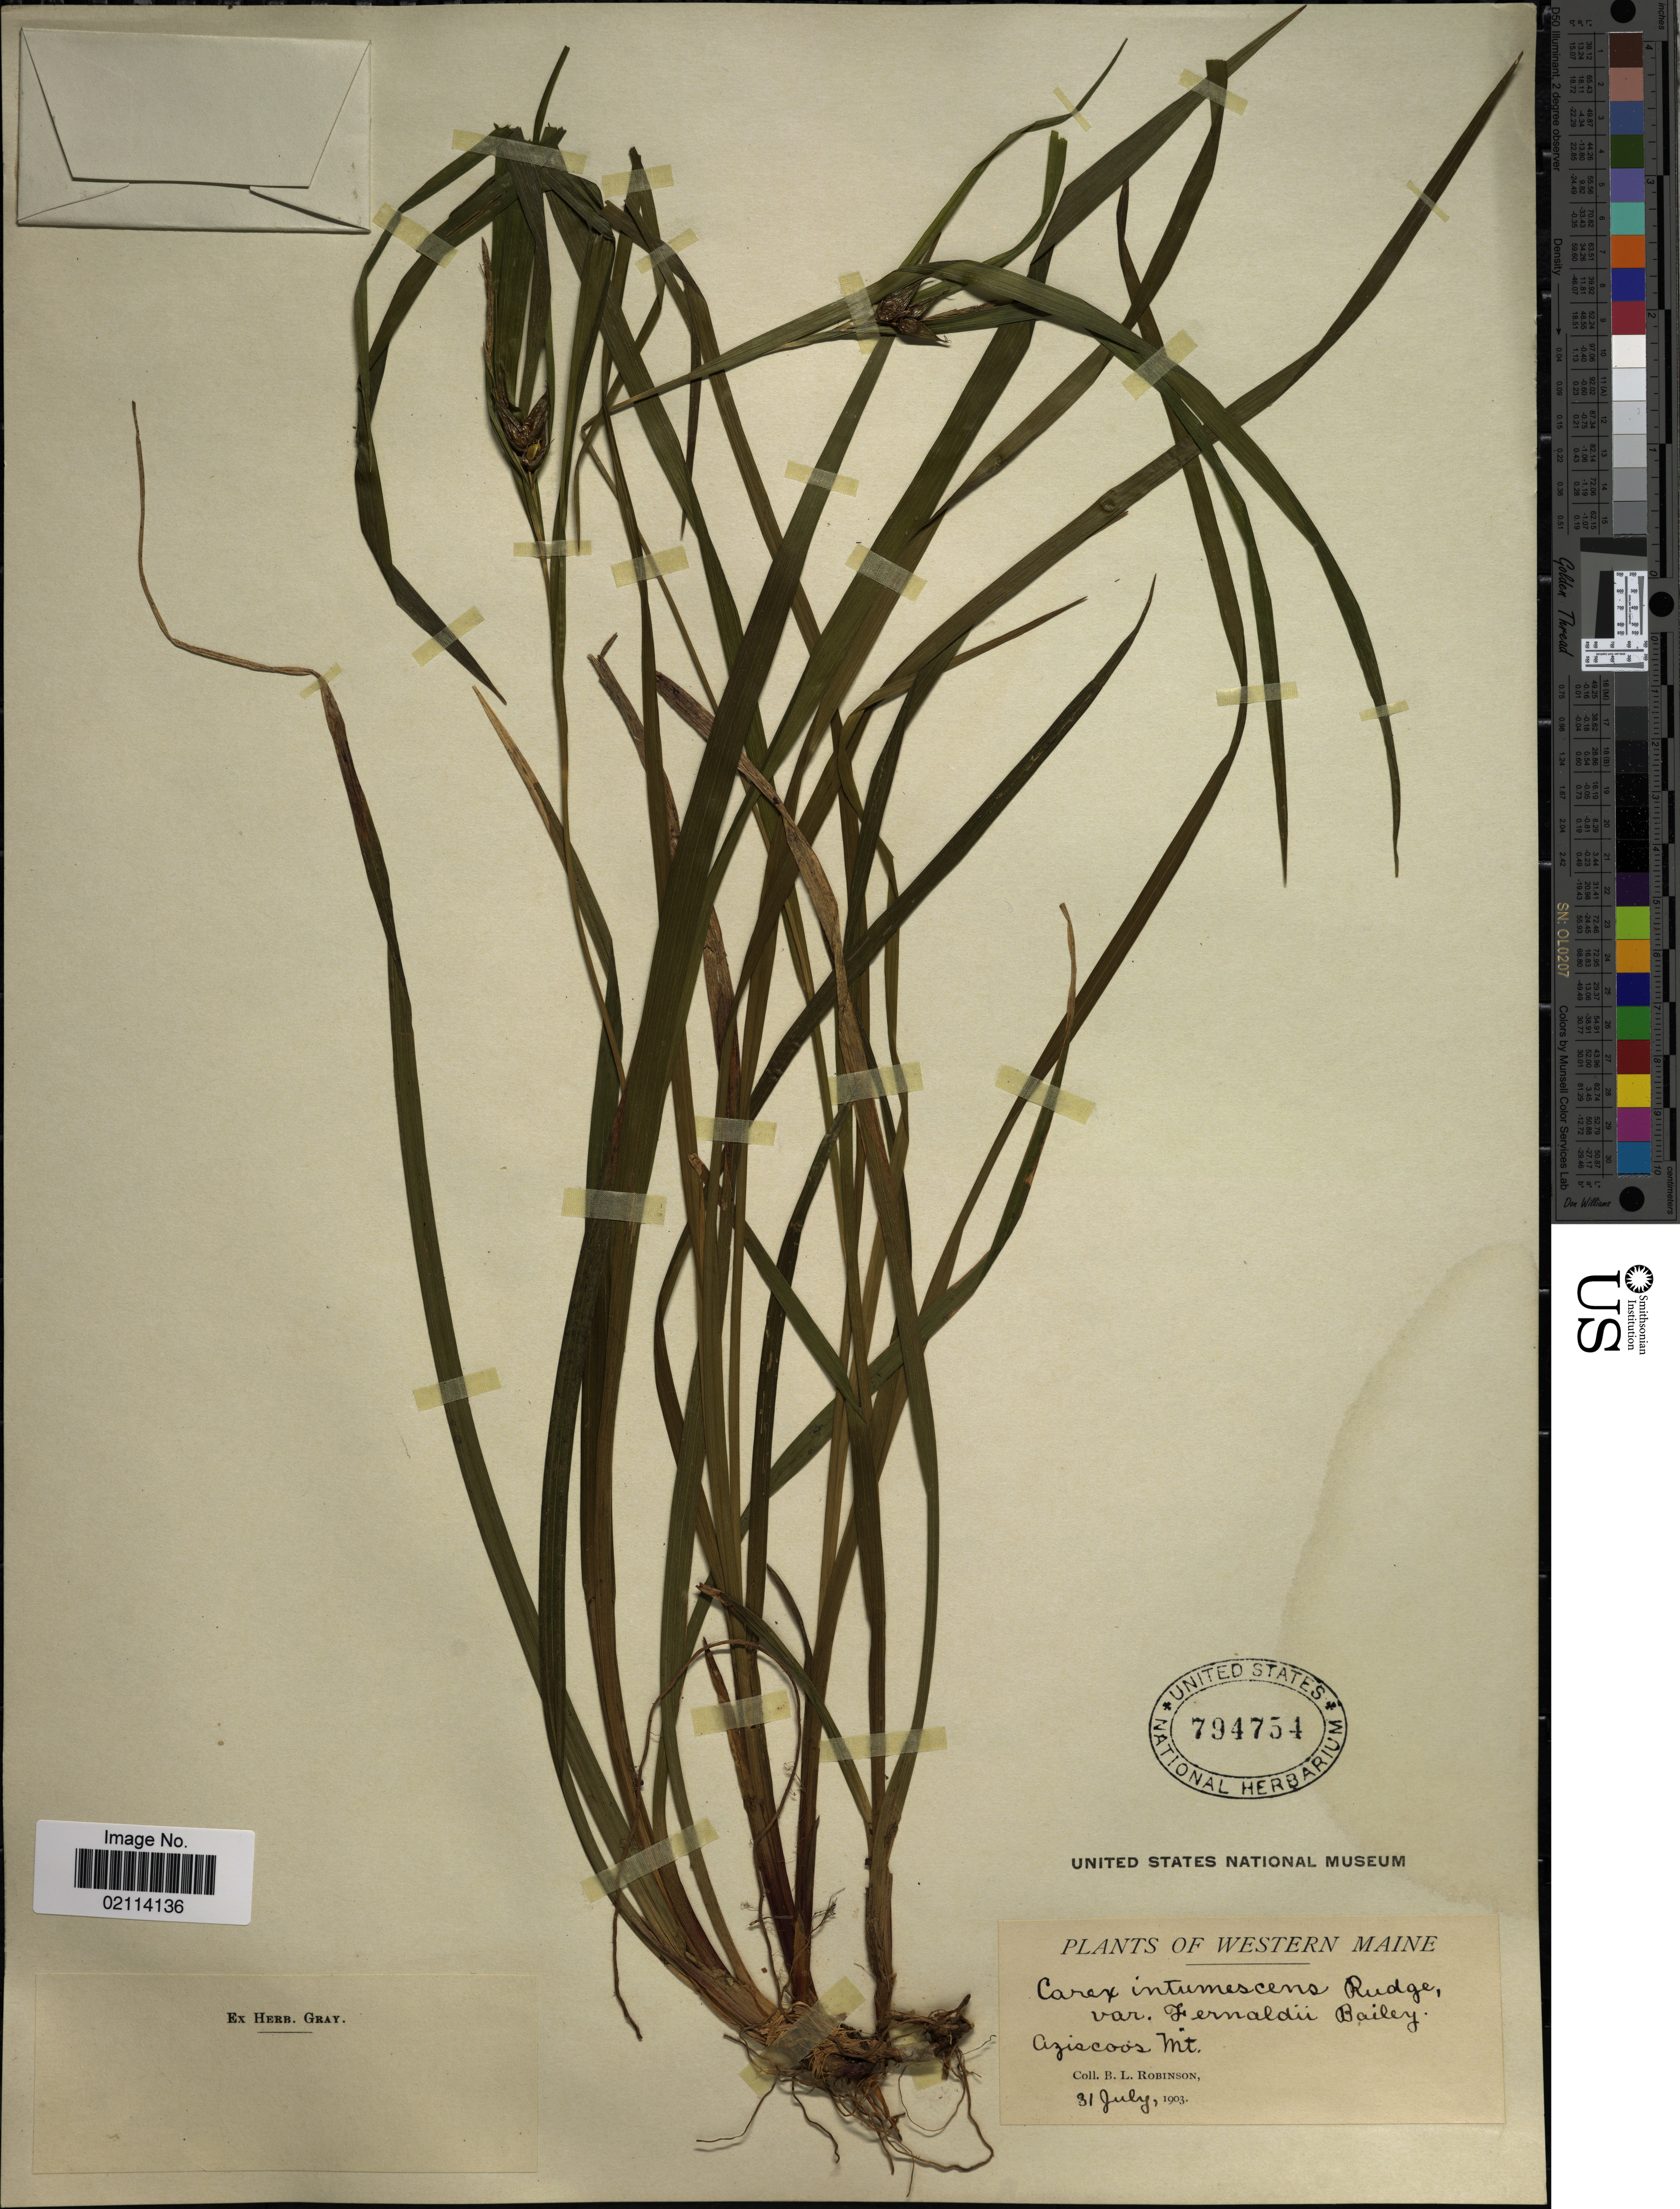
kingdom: Plantae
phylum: Tracheophyta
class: Liliopsida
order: Poales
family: Cyperaceae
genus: Carex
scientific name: Carex intumescens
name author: Rudge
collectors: B. L. Robinson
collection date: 1903-07-31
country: United States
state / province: Maine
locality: Western Maine, Aziscoos Mt.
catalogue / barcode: US 794754